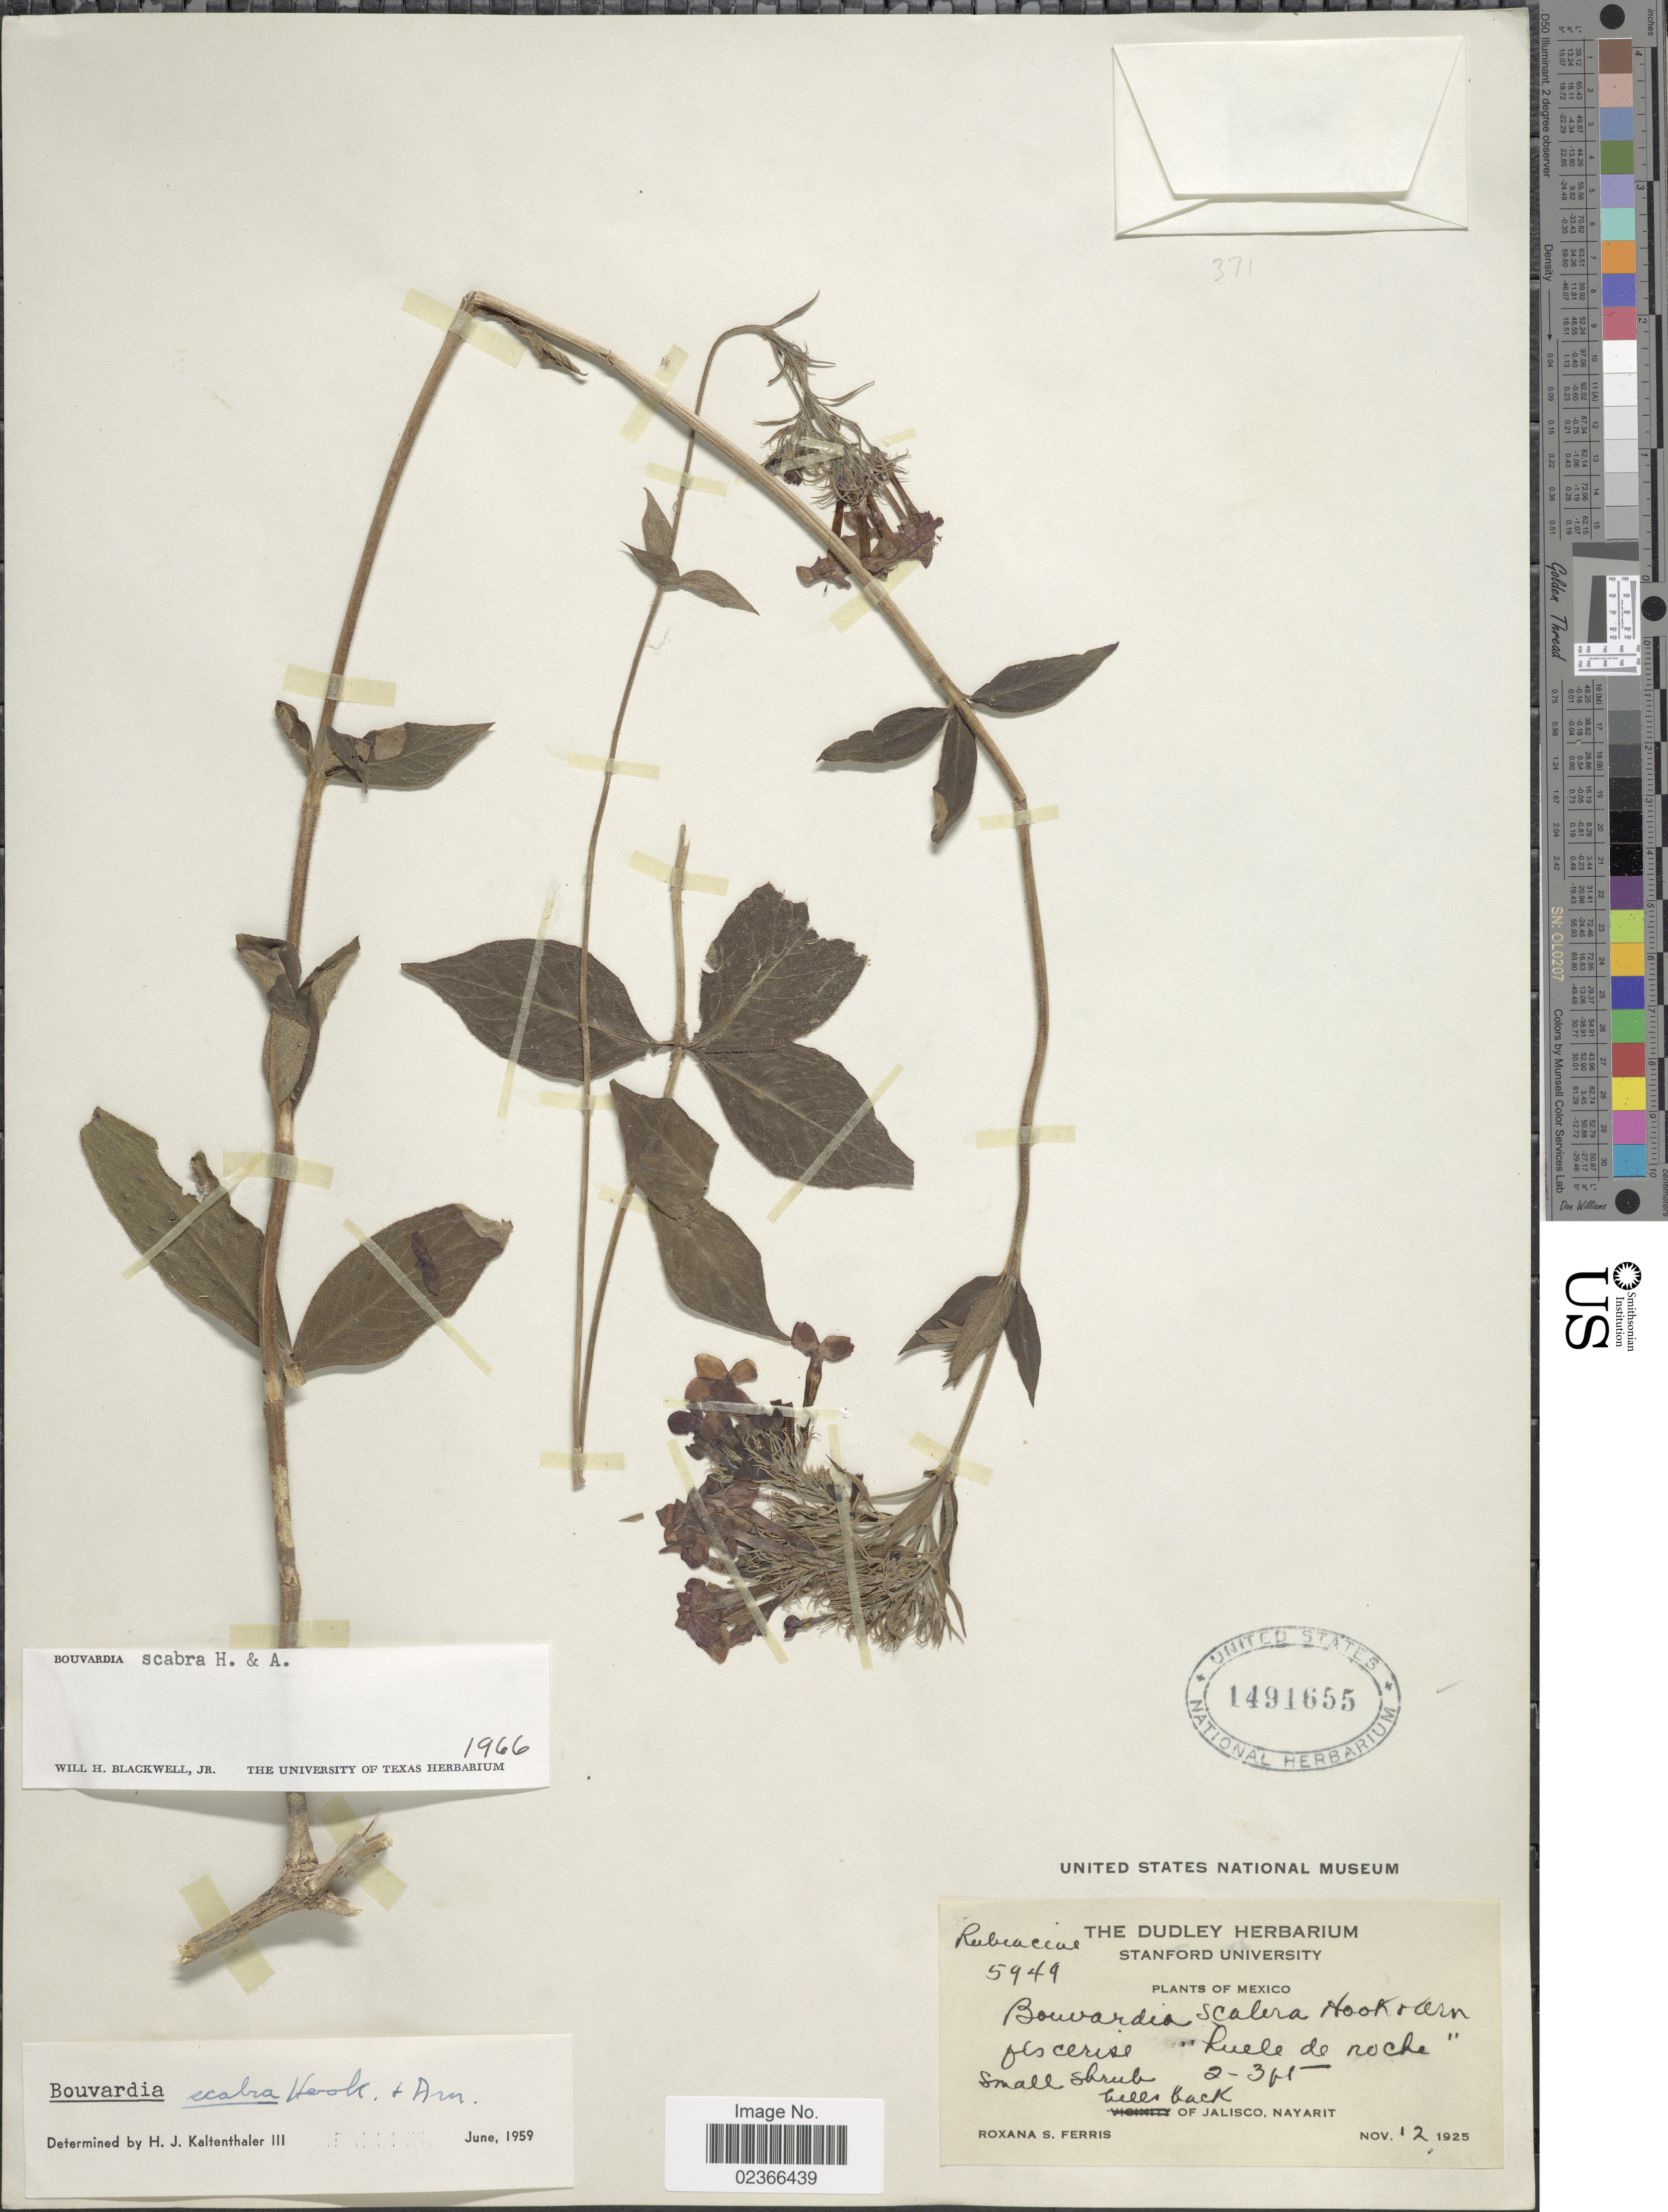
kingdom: Plantae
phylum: Tracheophyta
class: Magnoliopsida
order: Gentianales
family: Rubiaceae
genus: Bouvardia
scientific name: Bouvardia scabra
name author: Hook. & Arn.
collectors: R. S. Ferris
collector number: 5949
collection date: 1925-11-12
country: Mexico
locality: Hills back of Jalisco, Nayarit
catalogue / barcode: US 1491655